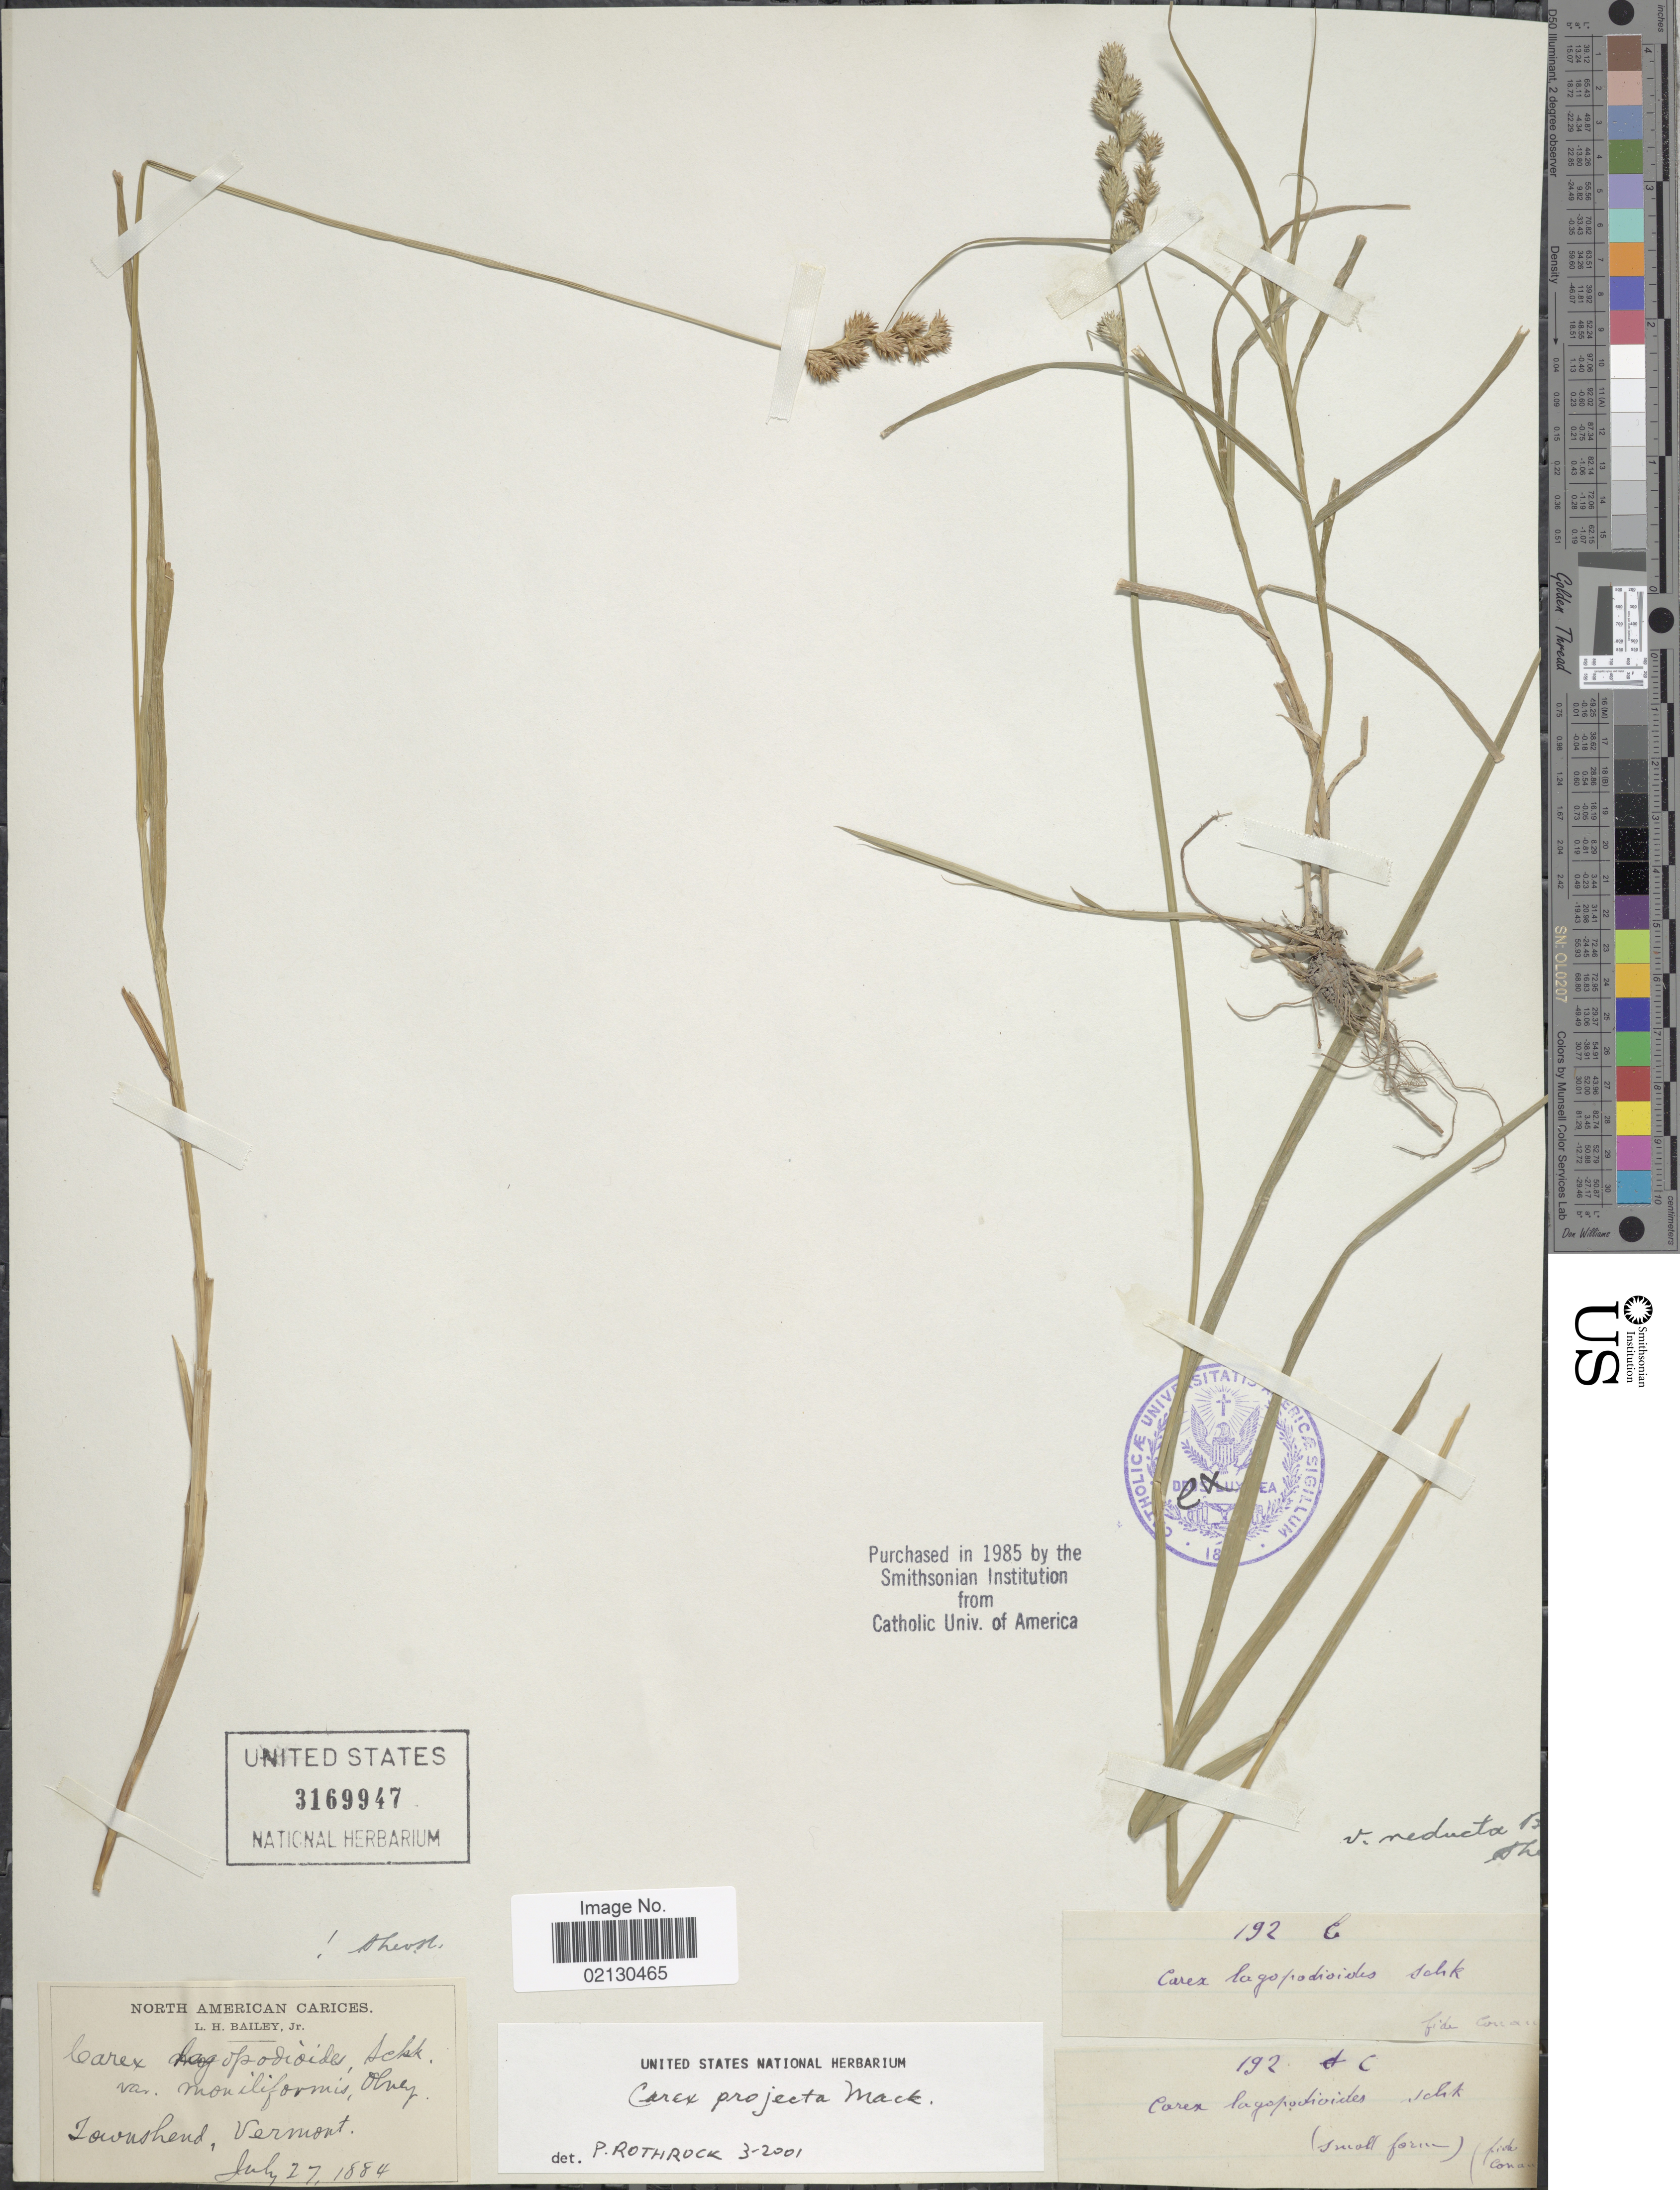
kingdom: Plantae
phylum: Tracheophyta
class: Liliopsida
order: Poales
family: Cyperaceae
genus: Carex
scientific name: Carex projecta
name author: Mack.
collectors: L. H. Bailey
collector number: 192 C?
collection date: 1884-07-27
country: United States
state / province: Vermont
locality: Townshand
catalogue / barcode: US 3169947